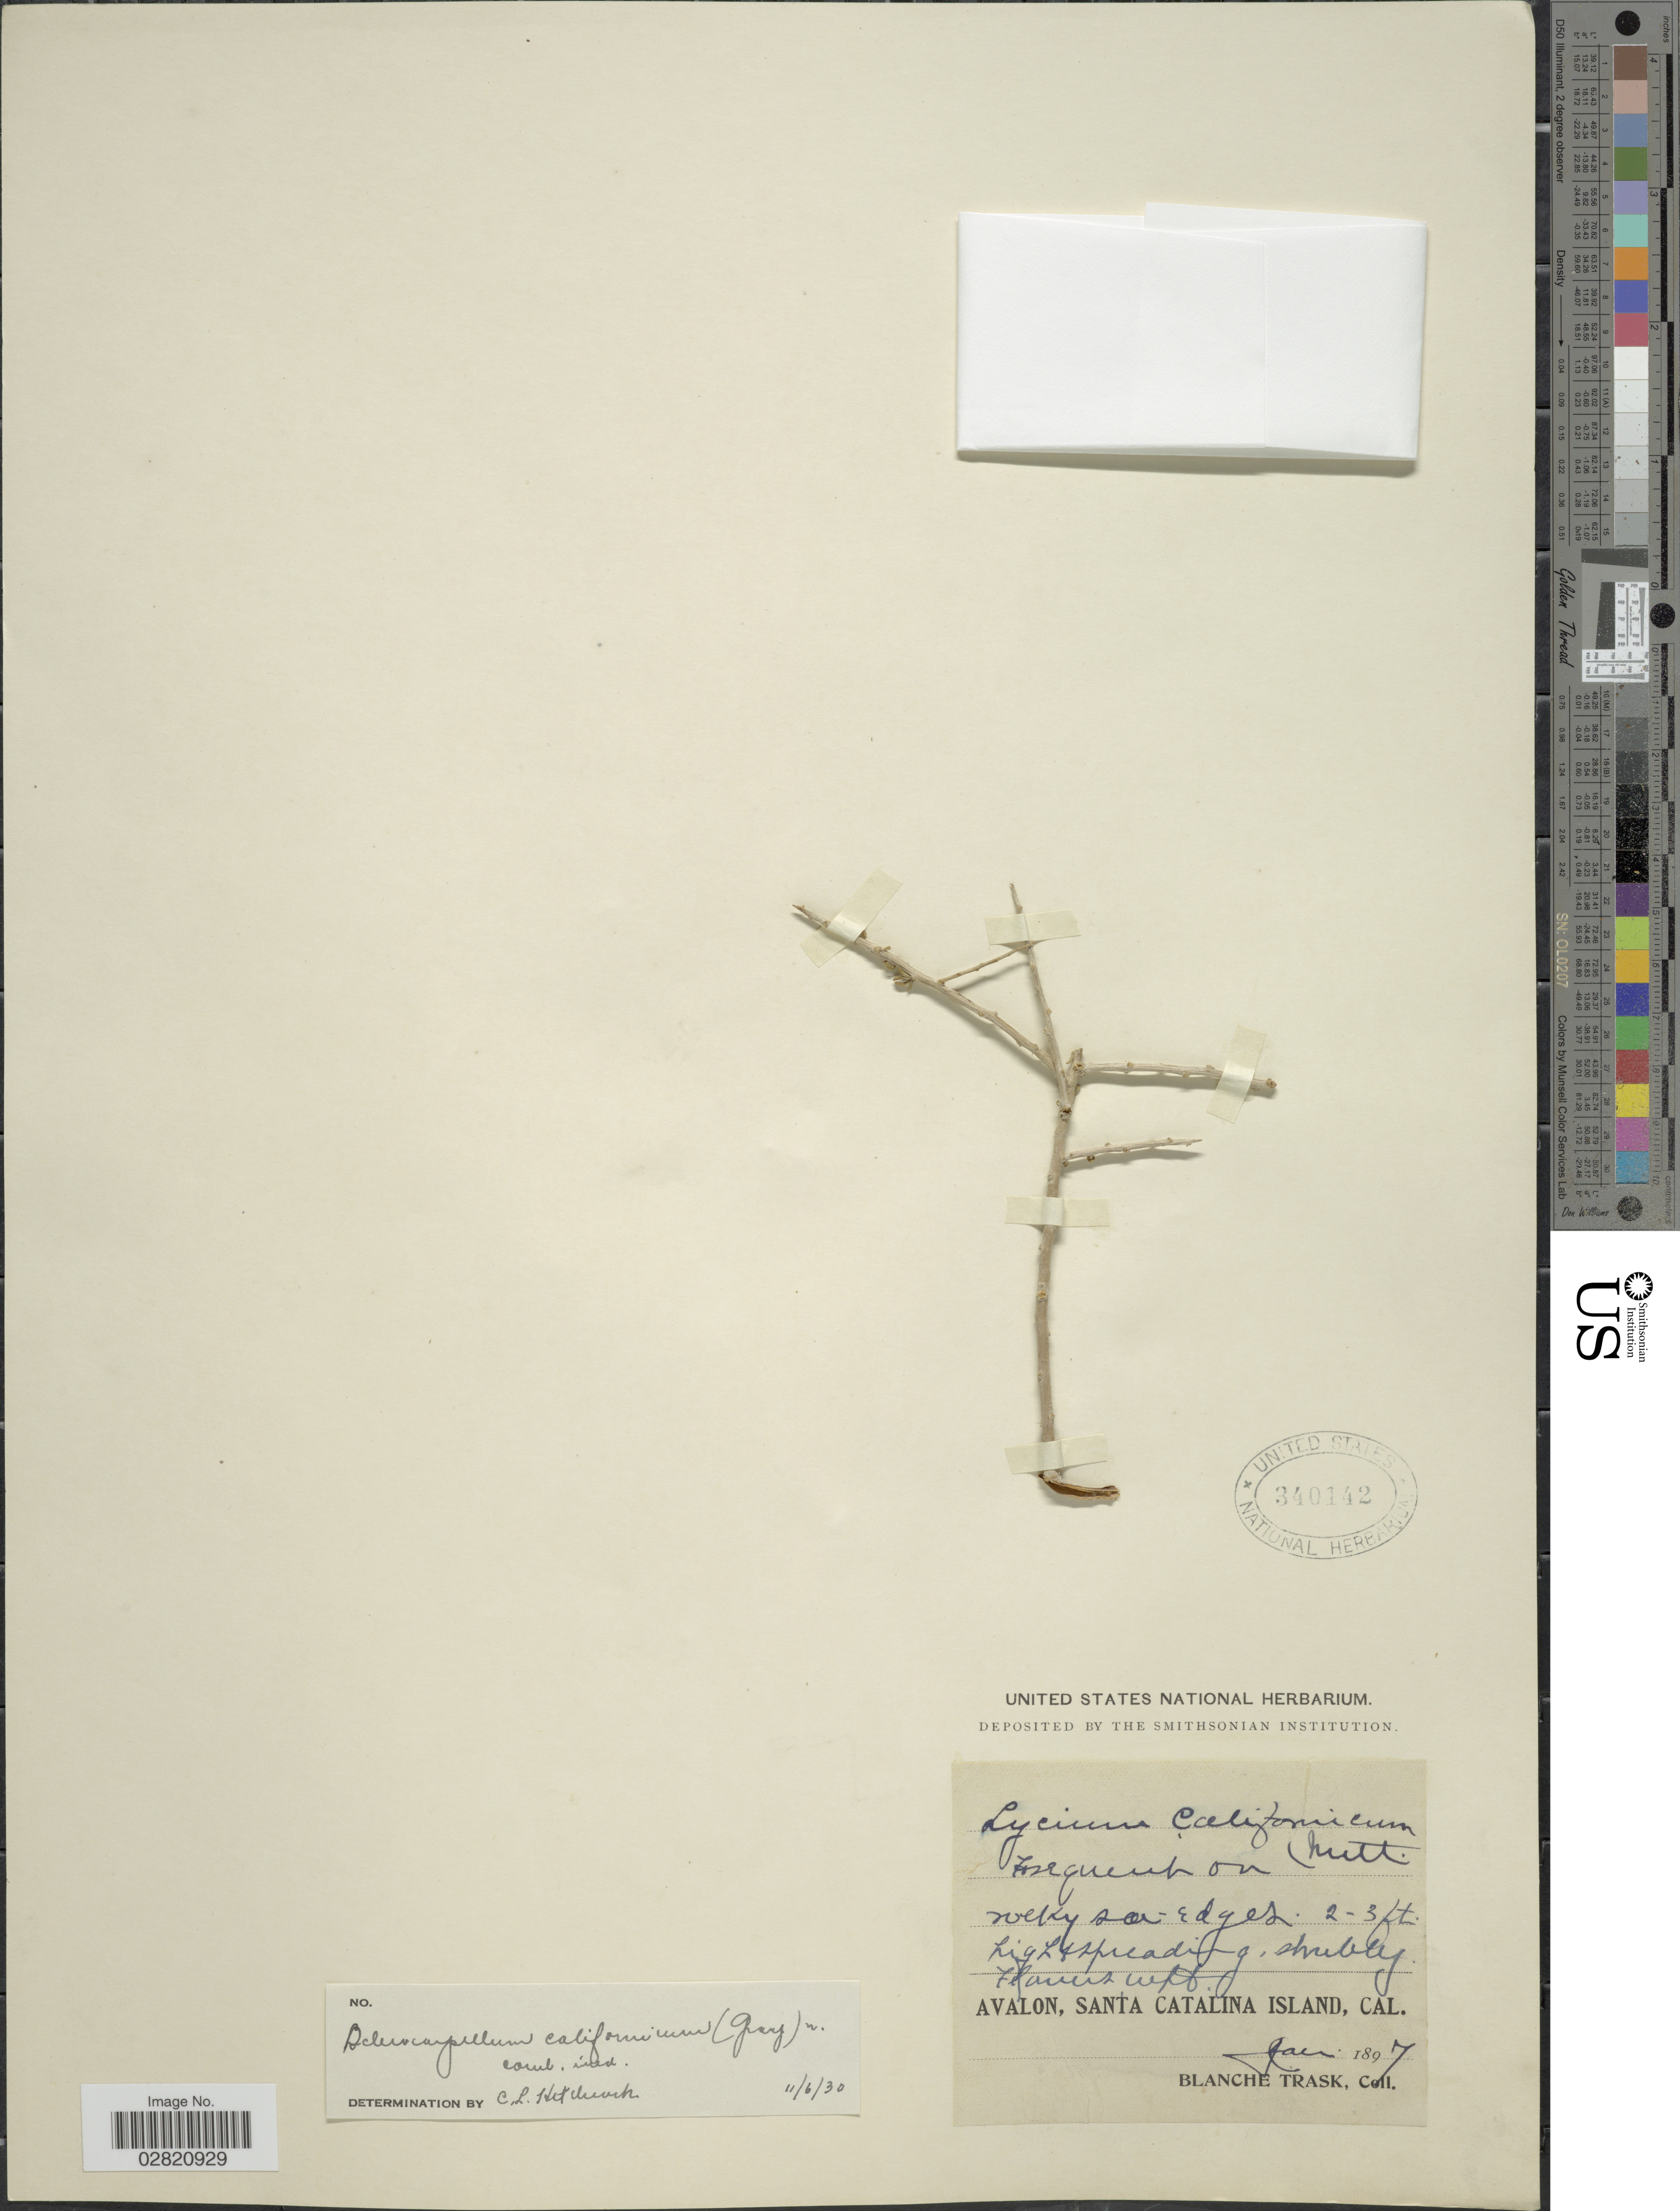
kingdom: Plantae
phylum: Tracheophyta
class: Magnoliopsida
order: Solanales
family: Solanaceae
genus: Lycium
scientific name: Lycium californicum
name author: Nutt. ex A. Gray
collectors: B. Trask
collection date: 1897-01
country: United States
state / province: California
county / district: Los Angeles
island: Santa Catalina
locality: Avalon, Santa Catalina Island, Cal.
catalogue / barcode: US 340142